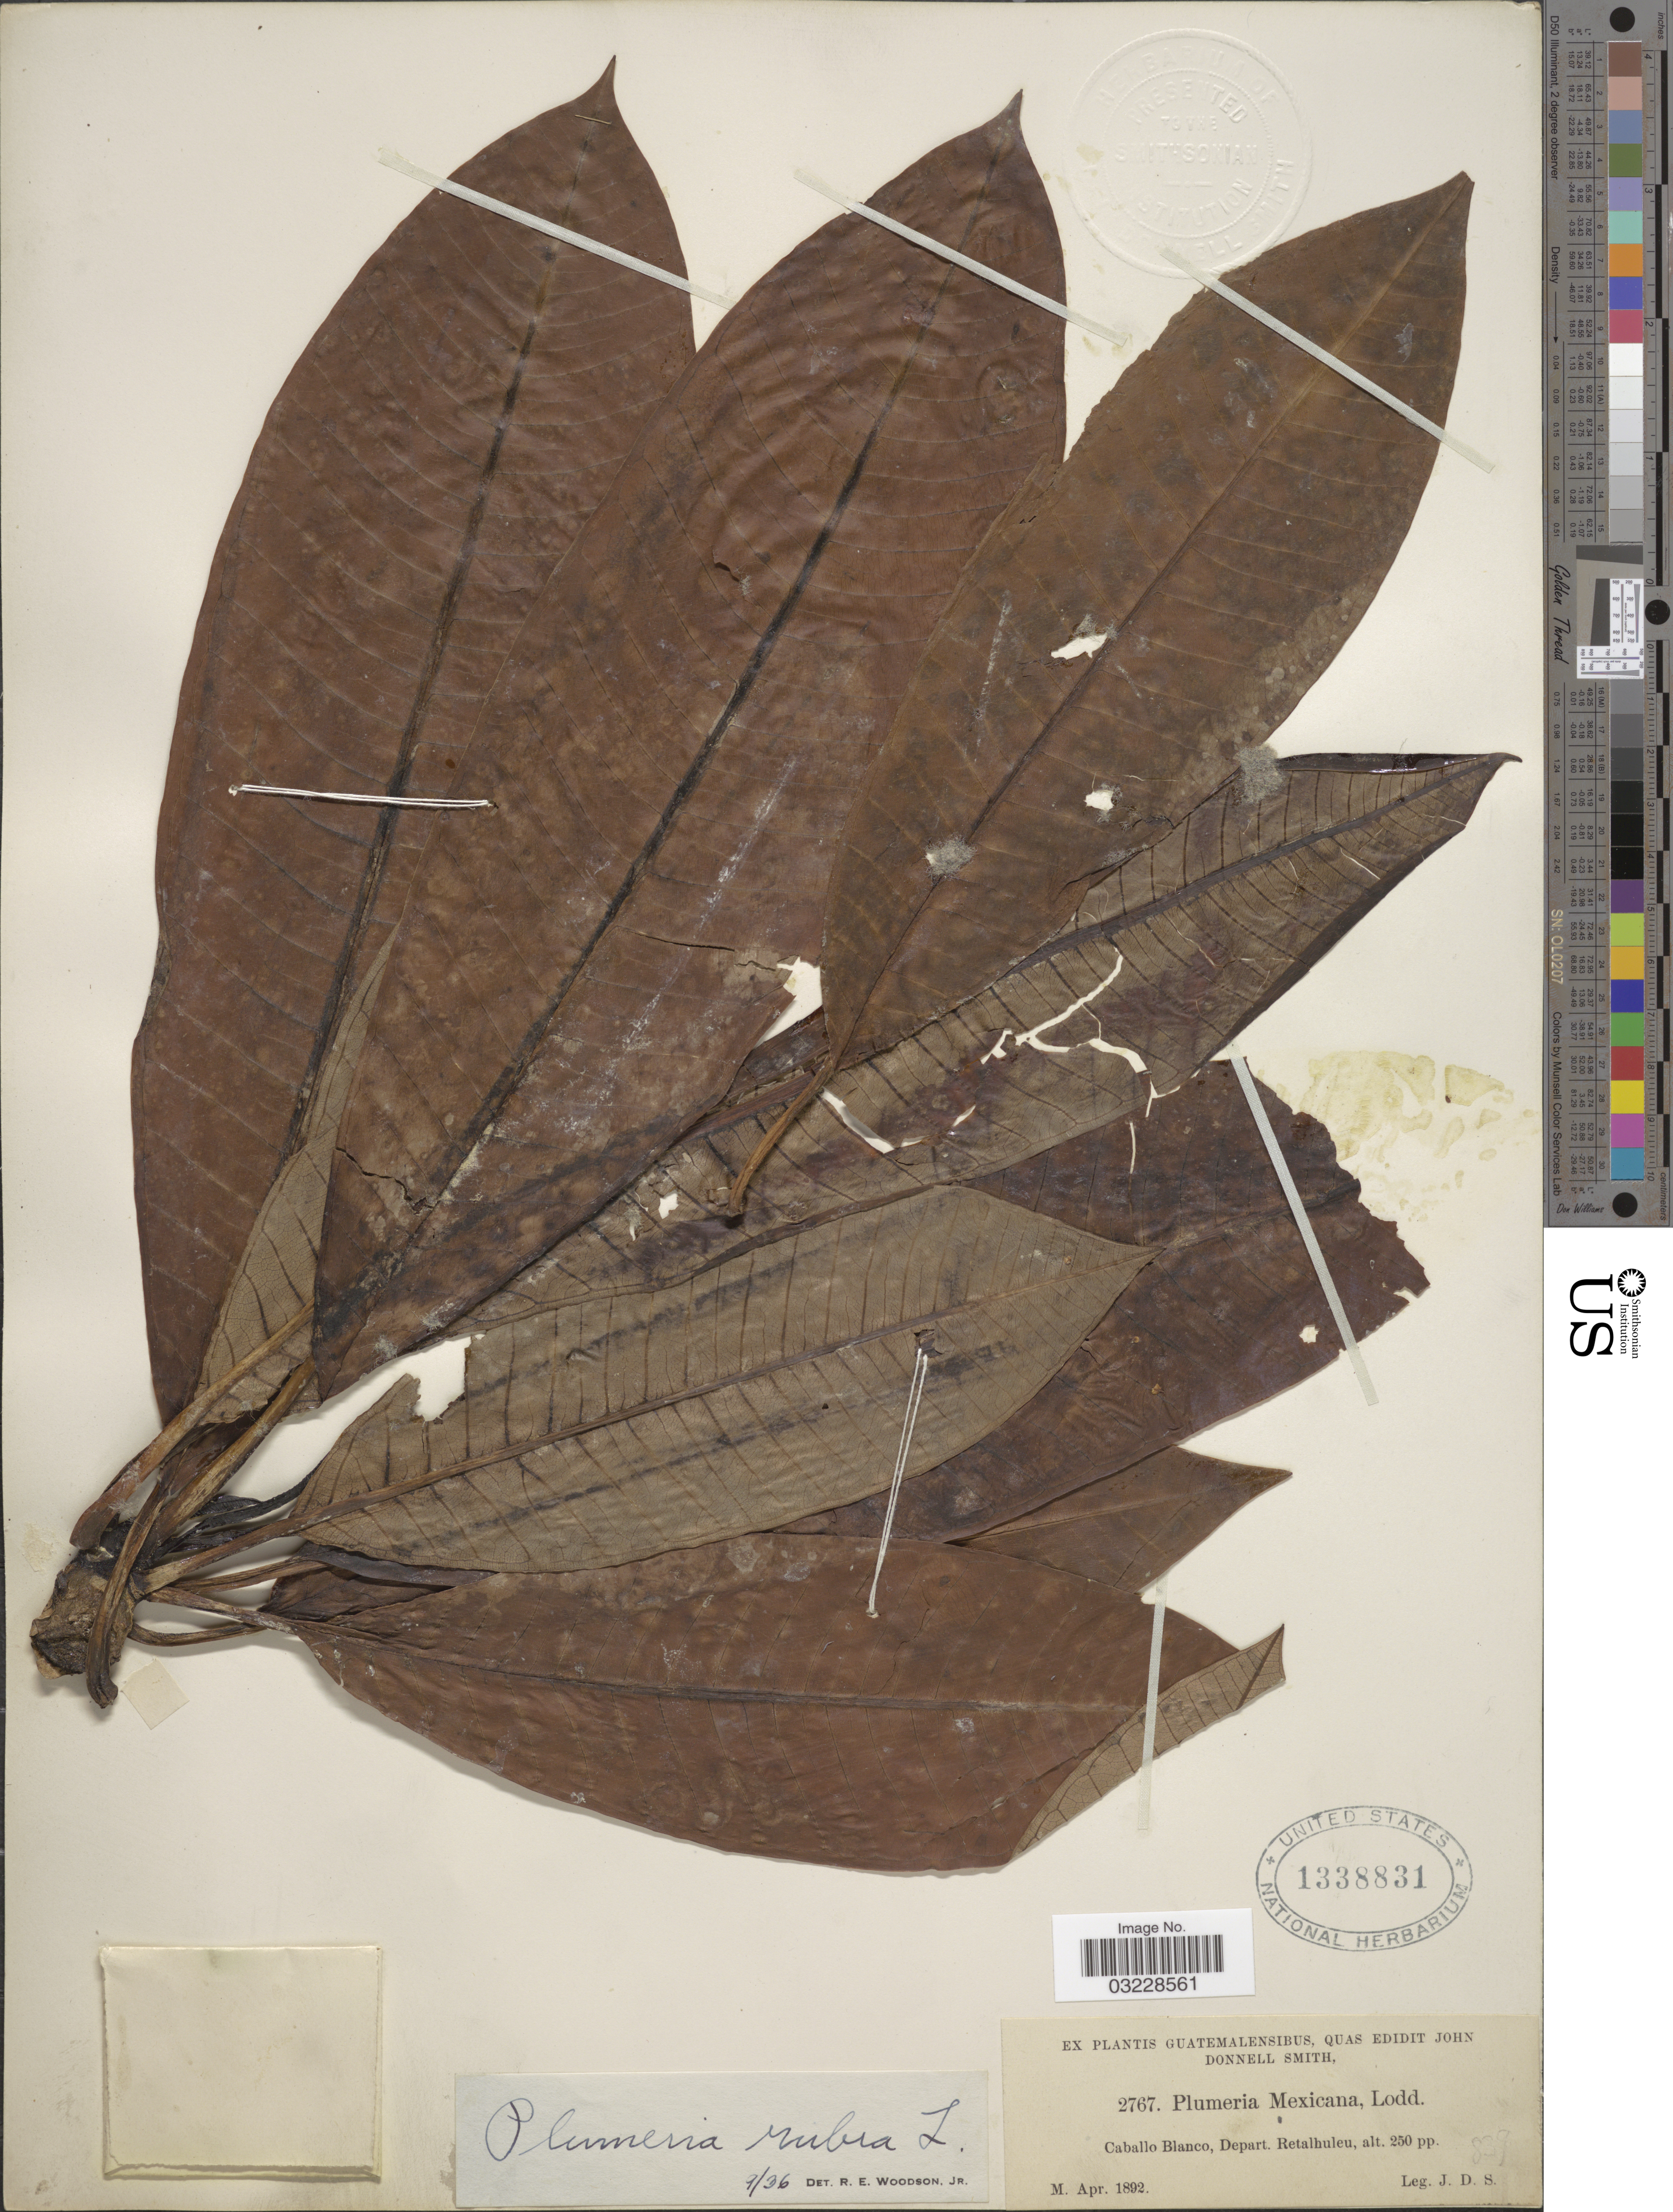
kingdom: Plantae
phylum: Tracheophyta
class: Magnoliopsida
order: Gentianales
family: Apocynaceae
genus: Plumeria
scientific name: Plumeria rubra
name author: L.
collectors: J. Donnell Smith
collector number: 2767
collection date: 1892-04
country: Guatemala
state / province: Retalhuleu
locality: Caballo Blanco, Depart. Retalhuleu.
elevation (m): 76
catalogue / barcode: US 1338831